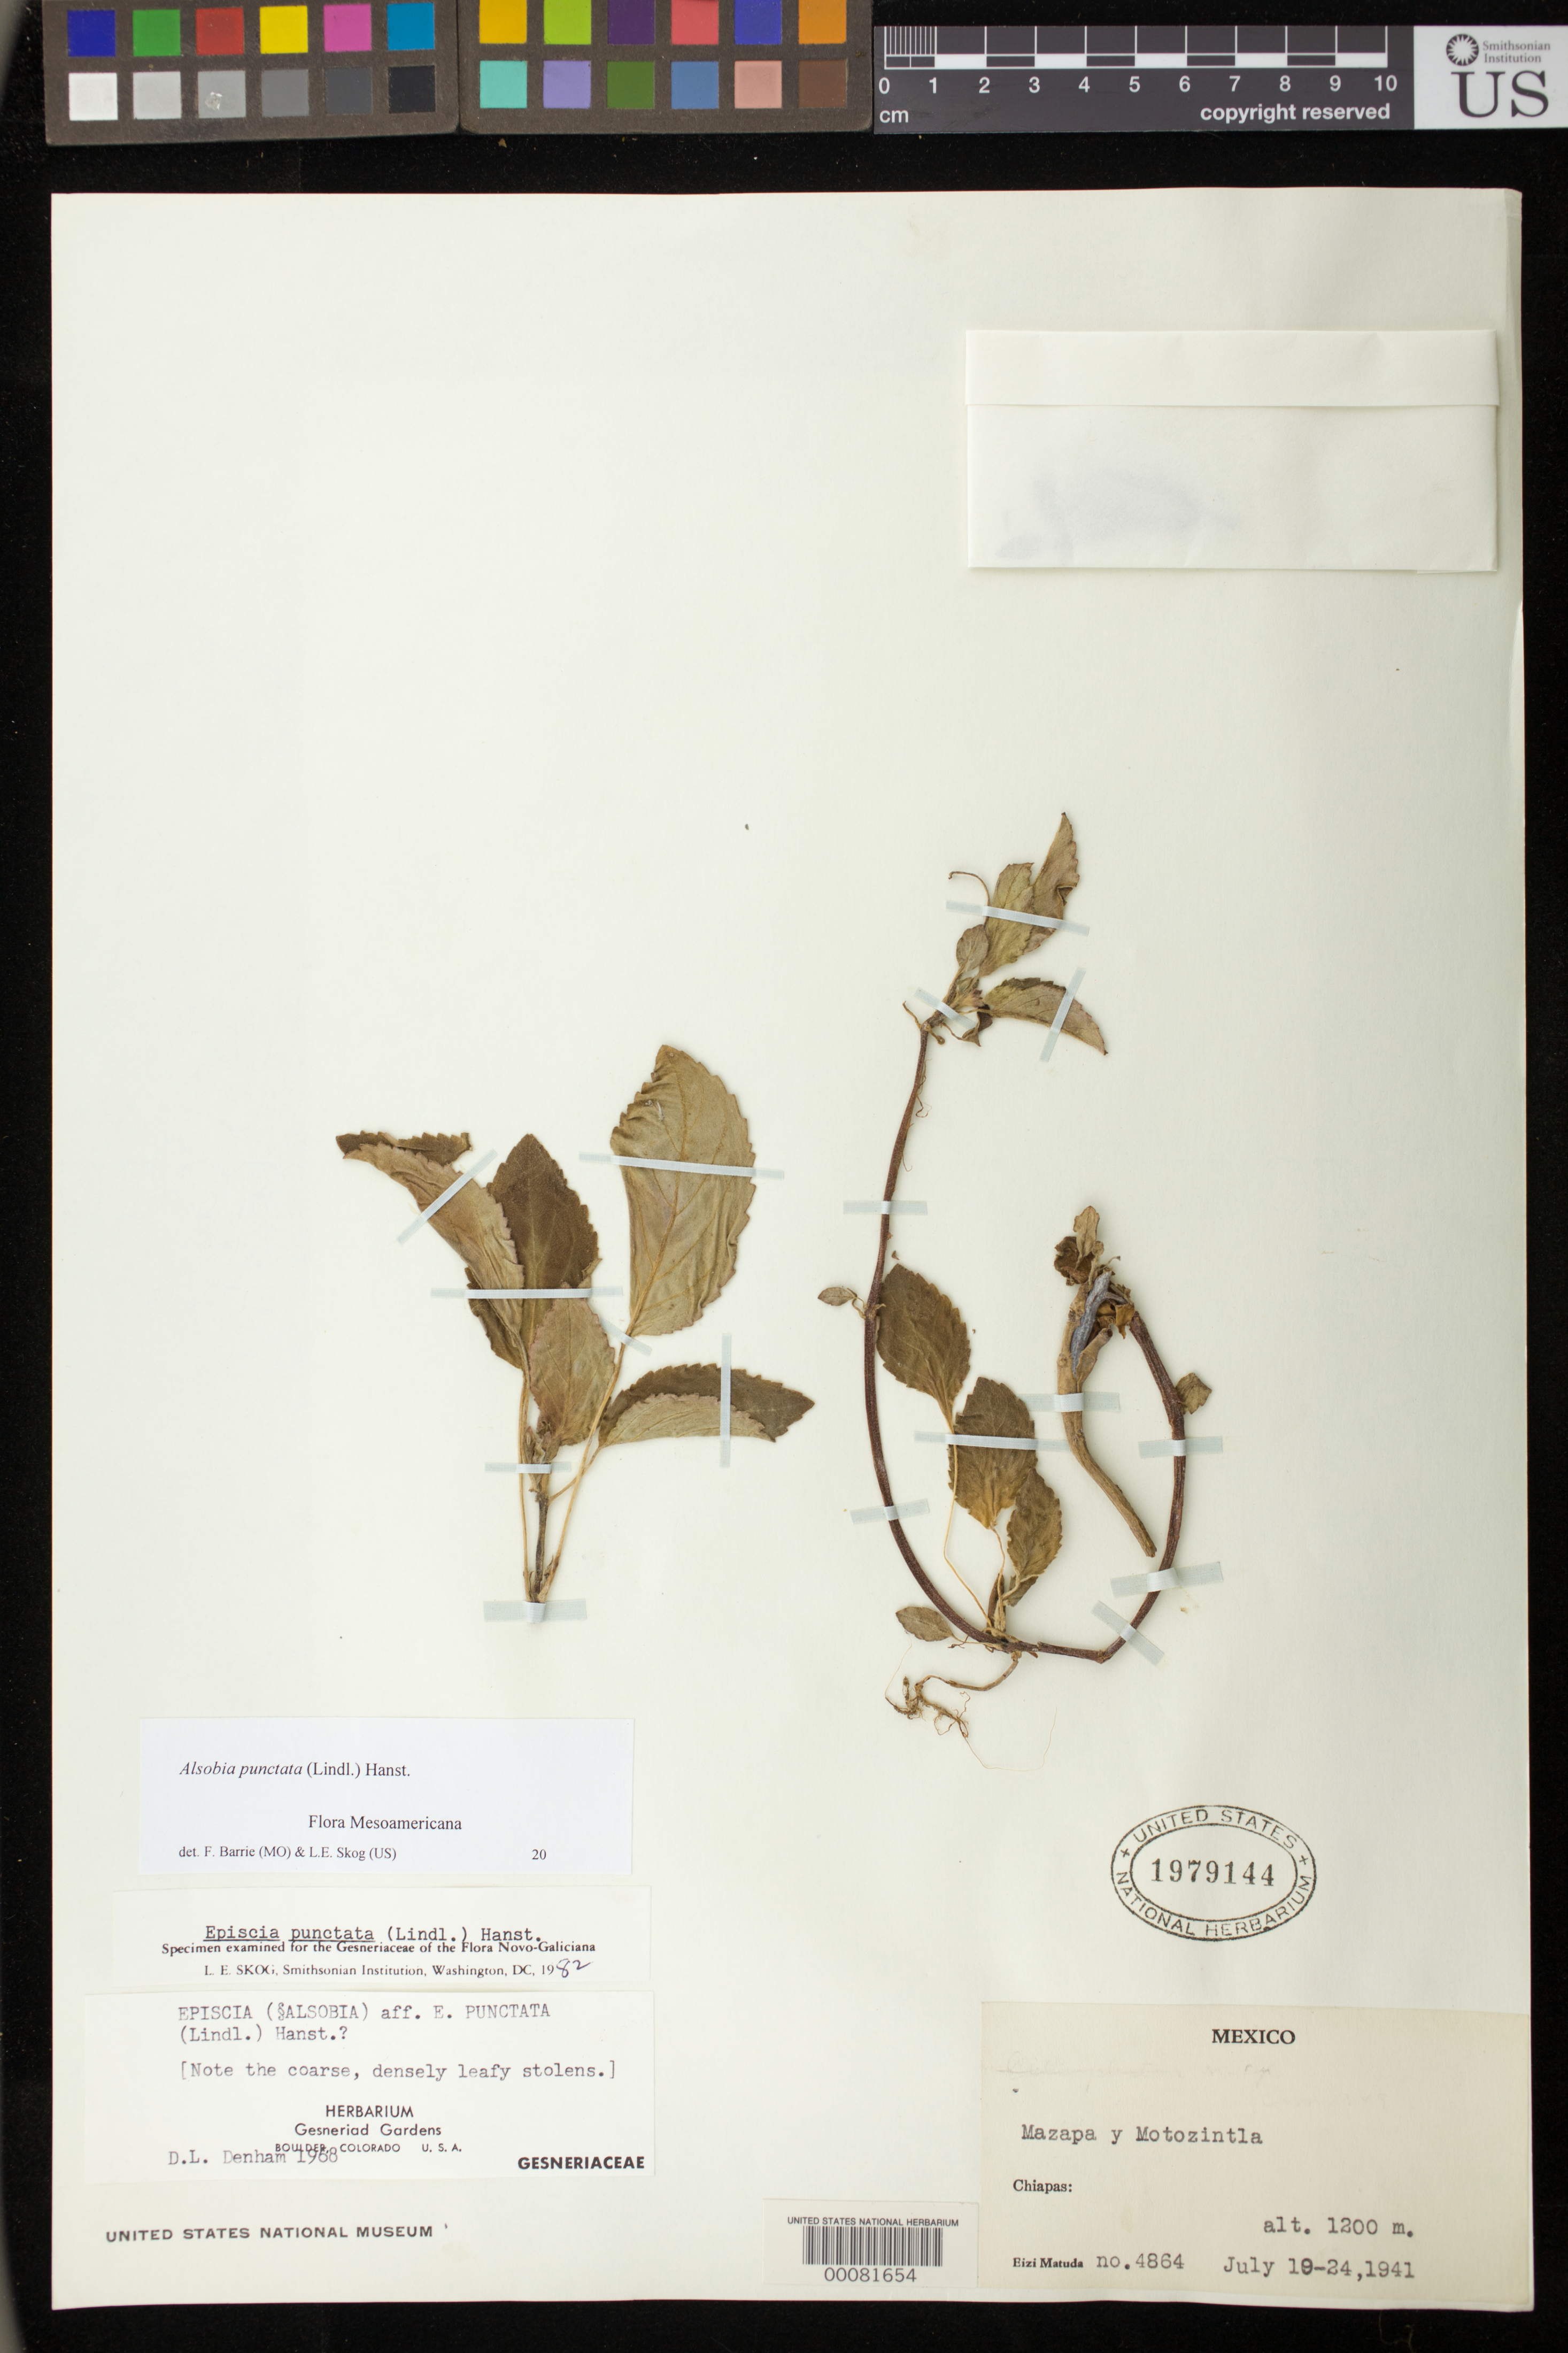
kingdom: Plantae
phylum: Tracheophyta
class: Magnoliopsida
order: Lamiales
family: Gesneriaceae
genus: Alsobia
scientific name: Alsobia punctata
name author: (Lindl.) Hanst.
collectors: E. Matuda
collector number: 4864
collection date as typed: Jul 1941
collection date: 1941-07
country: Mexico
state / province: Chiapas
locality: Mazapa and Motozintla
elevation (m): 1200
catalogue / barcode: US 1979144